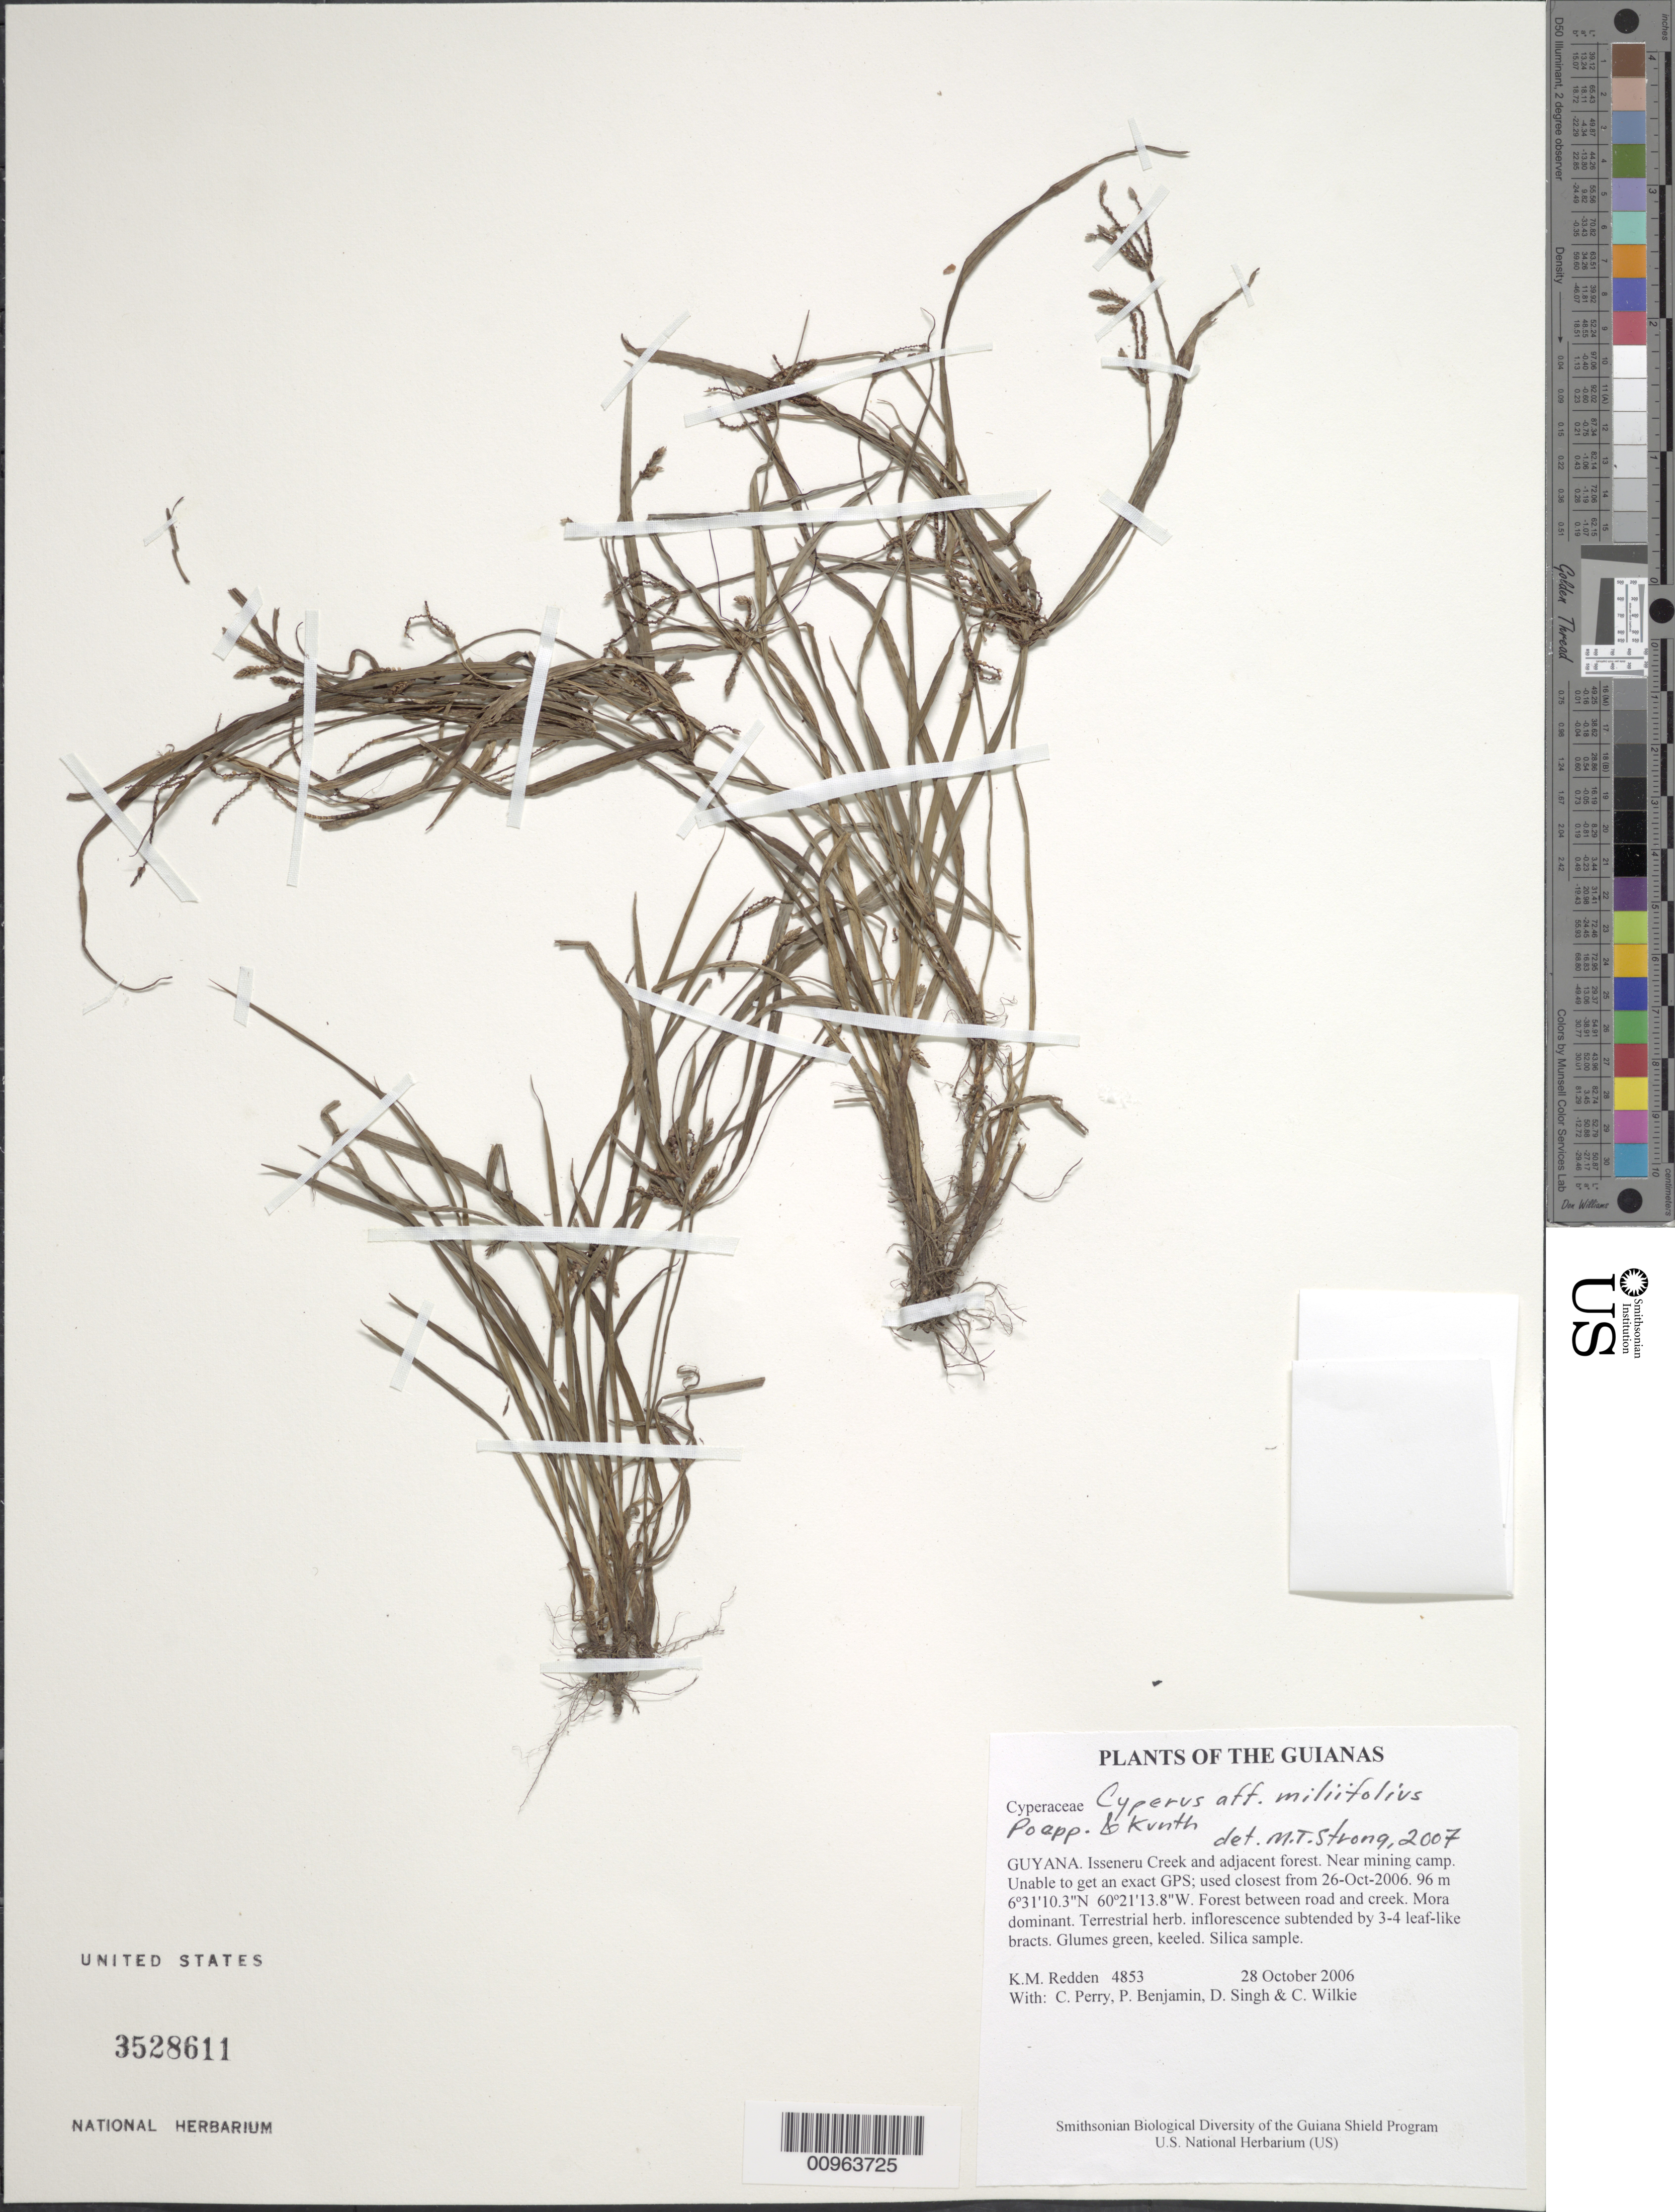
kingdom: Plantae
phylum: Tracheophyta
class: Liliopsida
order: Poales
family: Cyperaceae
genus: Cyperus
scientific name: Cyperus lacustris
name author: Schrad. ex Nees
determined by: Strong, Mark T., (BOT), Smithsonian Institution - National Museum of Natural History (UNITED STATES)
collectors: K. M. Redden, C. Perry, P. Benjamin, D. Singh & C. Wilkie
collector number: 4853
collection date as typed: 28 October 2006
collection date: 2006-10-28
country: Guyana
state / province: Cuyuni-Mazaruni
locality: Isseneru Creek and adjacent forest. Near mining camp. Unable to get an exact GPS; used closest from 26-Oct-2006.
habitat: Forest between road and creek. Mora dominant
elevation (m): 96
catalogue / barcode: US 3528611